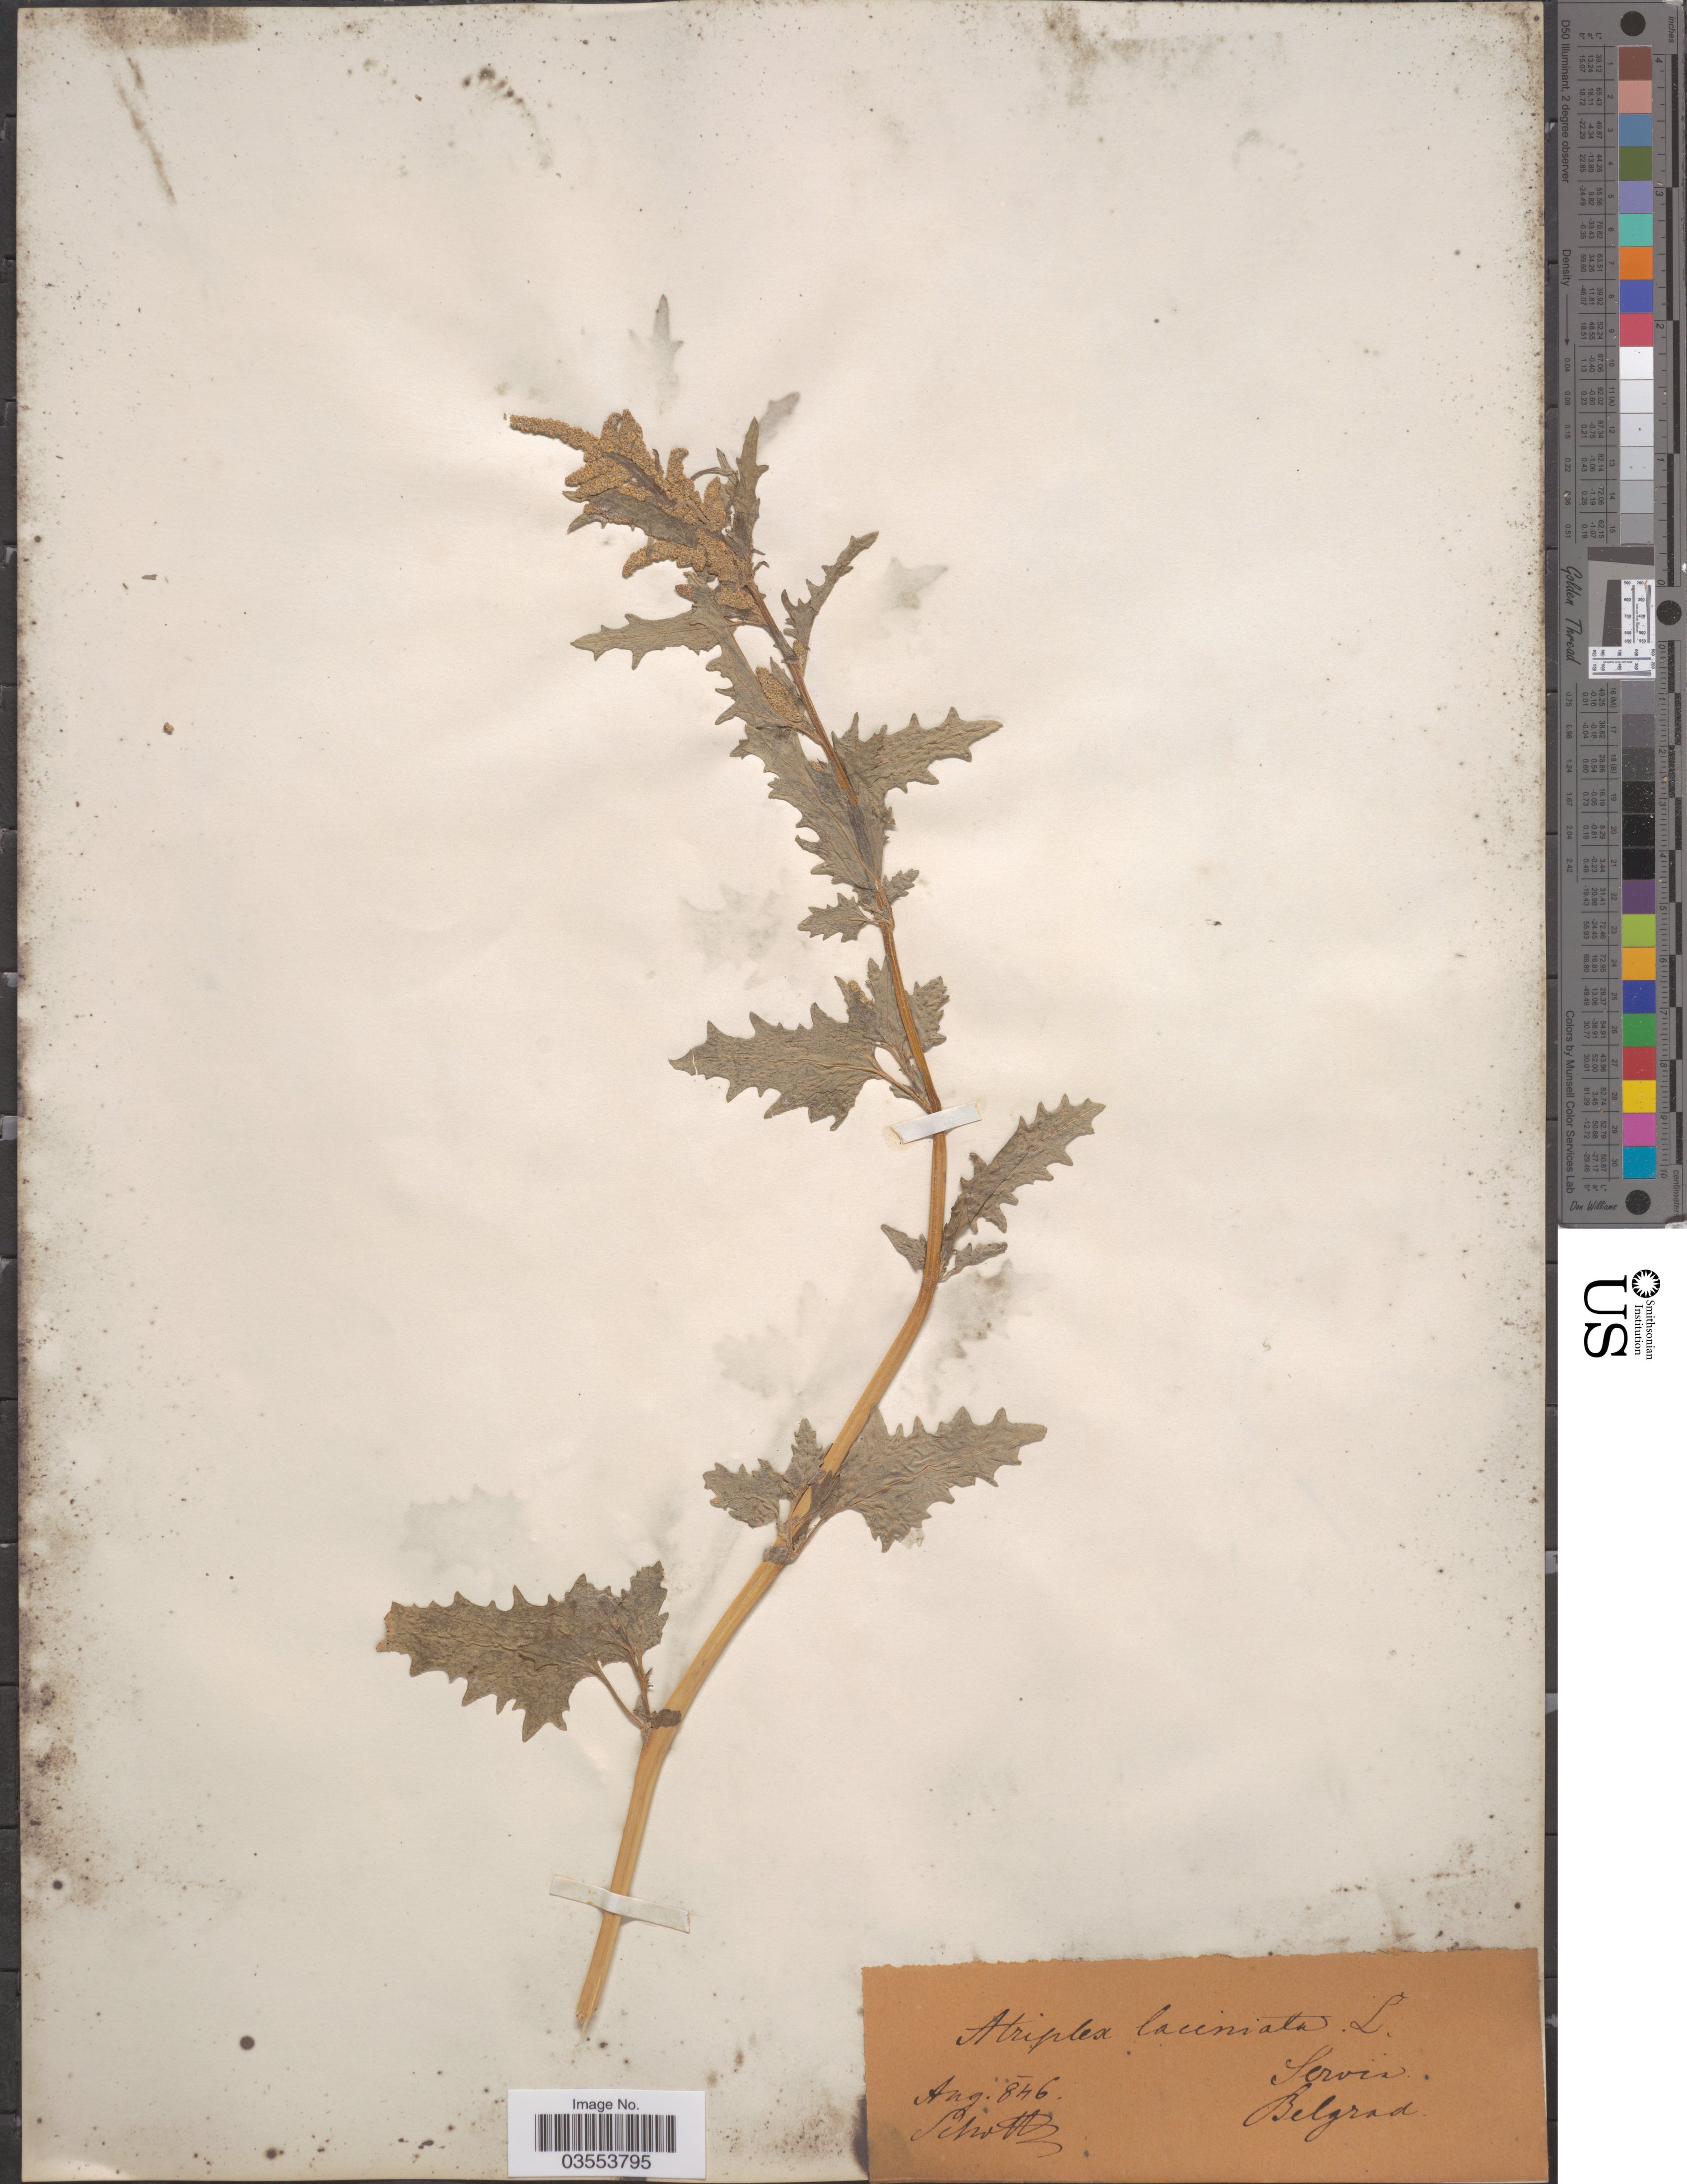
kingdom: Plantae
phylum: Tracheophyta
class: Magnoliopsida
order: Caryophyllales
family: Amaranthaceae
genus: Atriplex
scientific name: Atriplex laciniata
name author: L.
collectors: Schott, --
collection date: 1846-08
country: Serbia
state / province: Belgrade